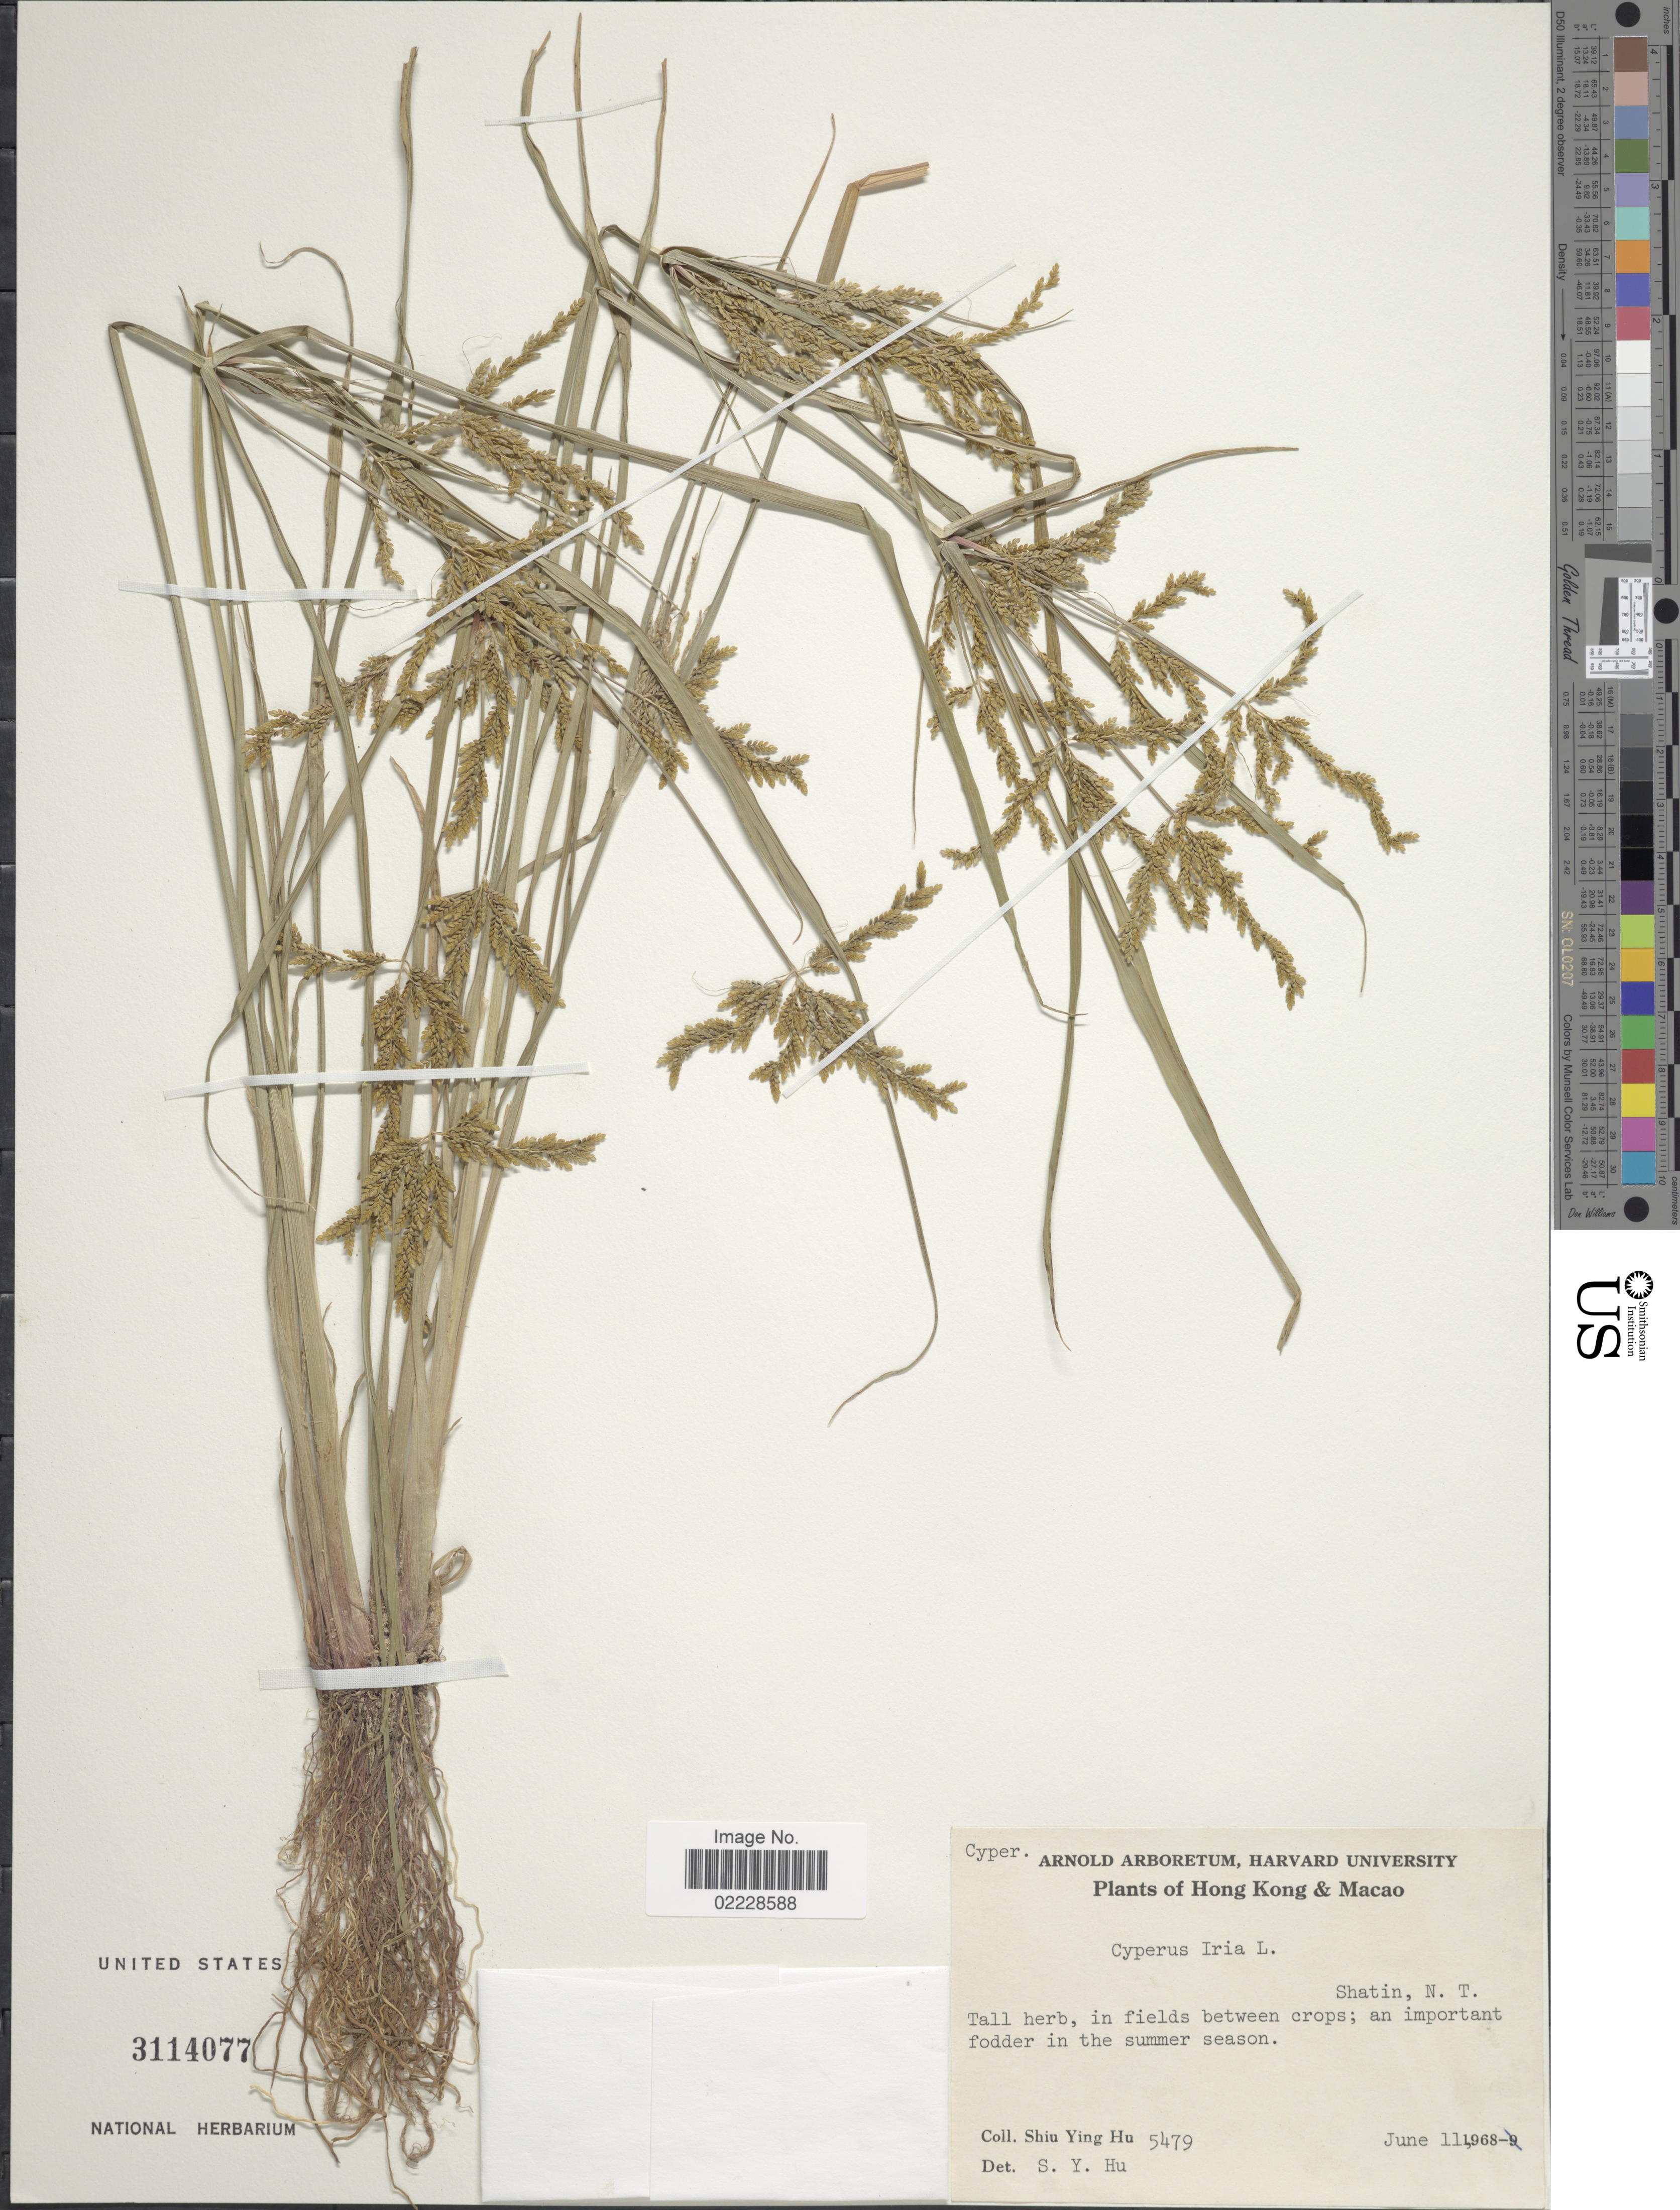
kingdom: Plantae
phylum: Tracheophyta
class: Liliopsida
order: Poales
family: Cyperaceae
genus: Cyperus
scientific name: Cyperus iria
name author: L.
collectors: S. Y. Hu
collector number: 5479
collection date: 1968-06-11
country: China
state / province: Hong Kong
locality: Hong Kong & Macao. in fields between crops, an important fodder in the summer season.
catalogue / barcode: US 3114077